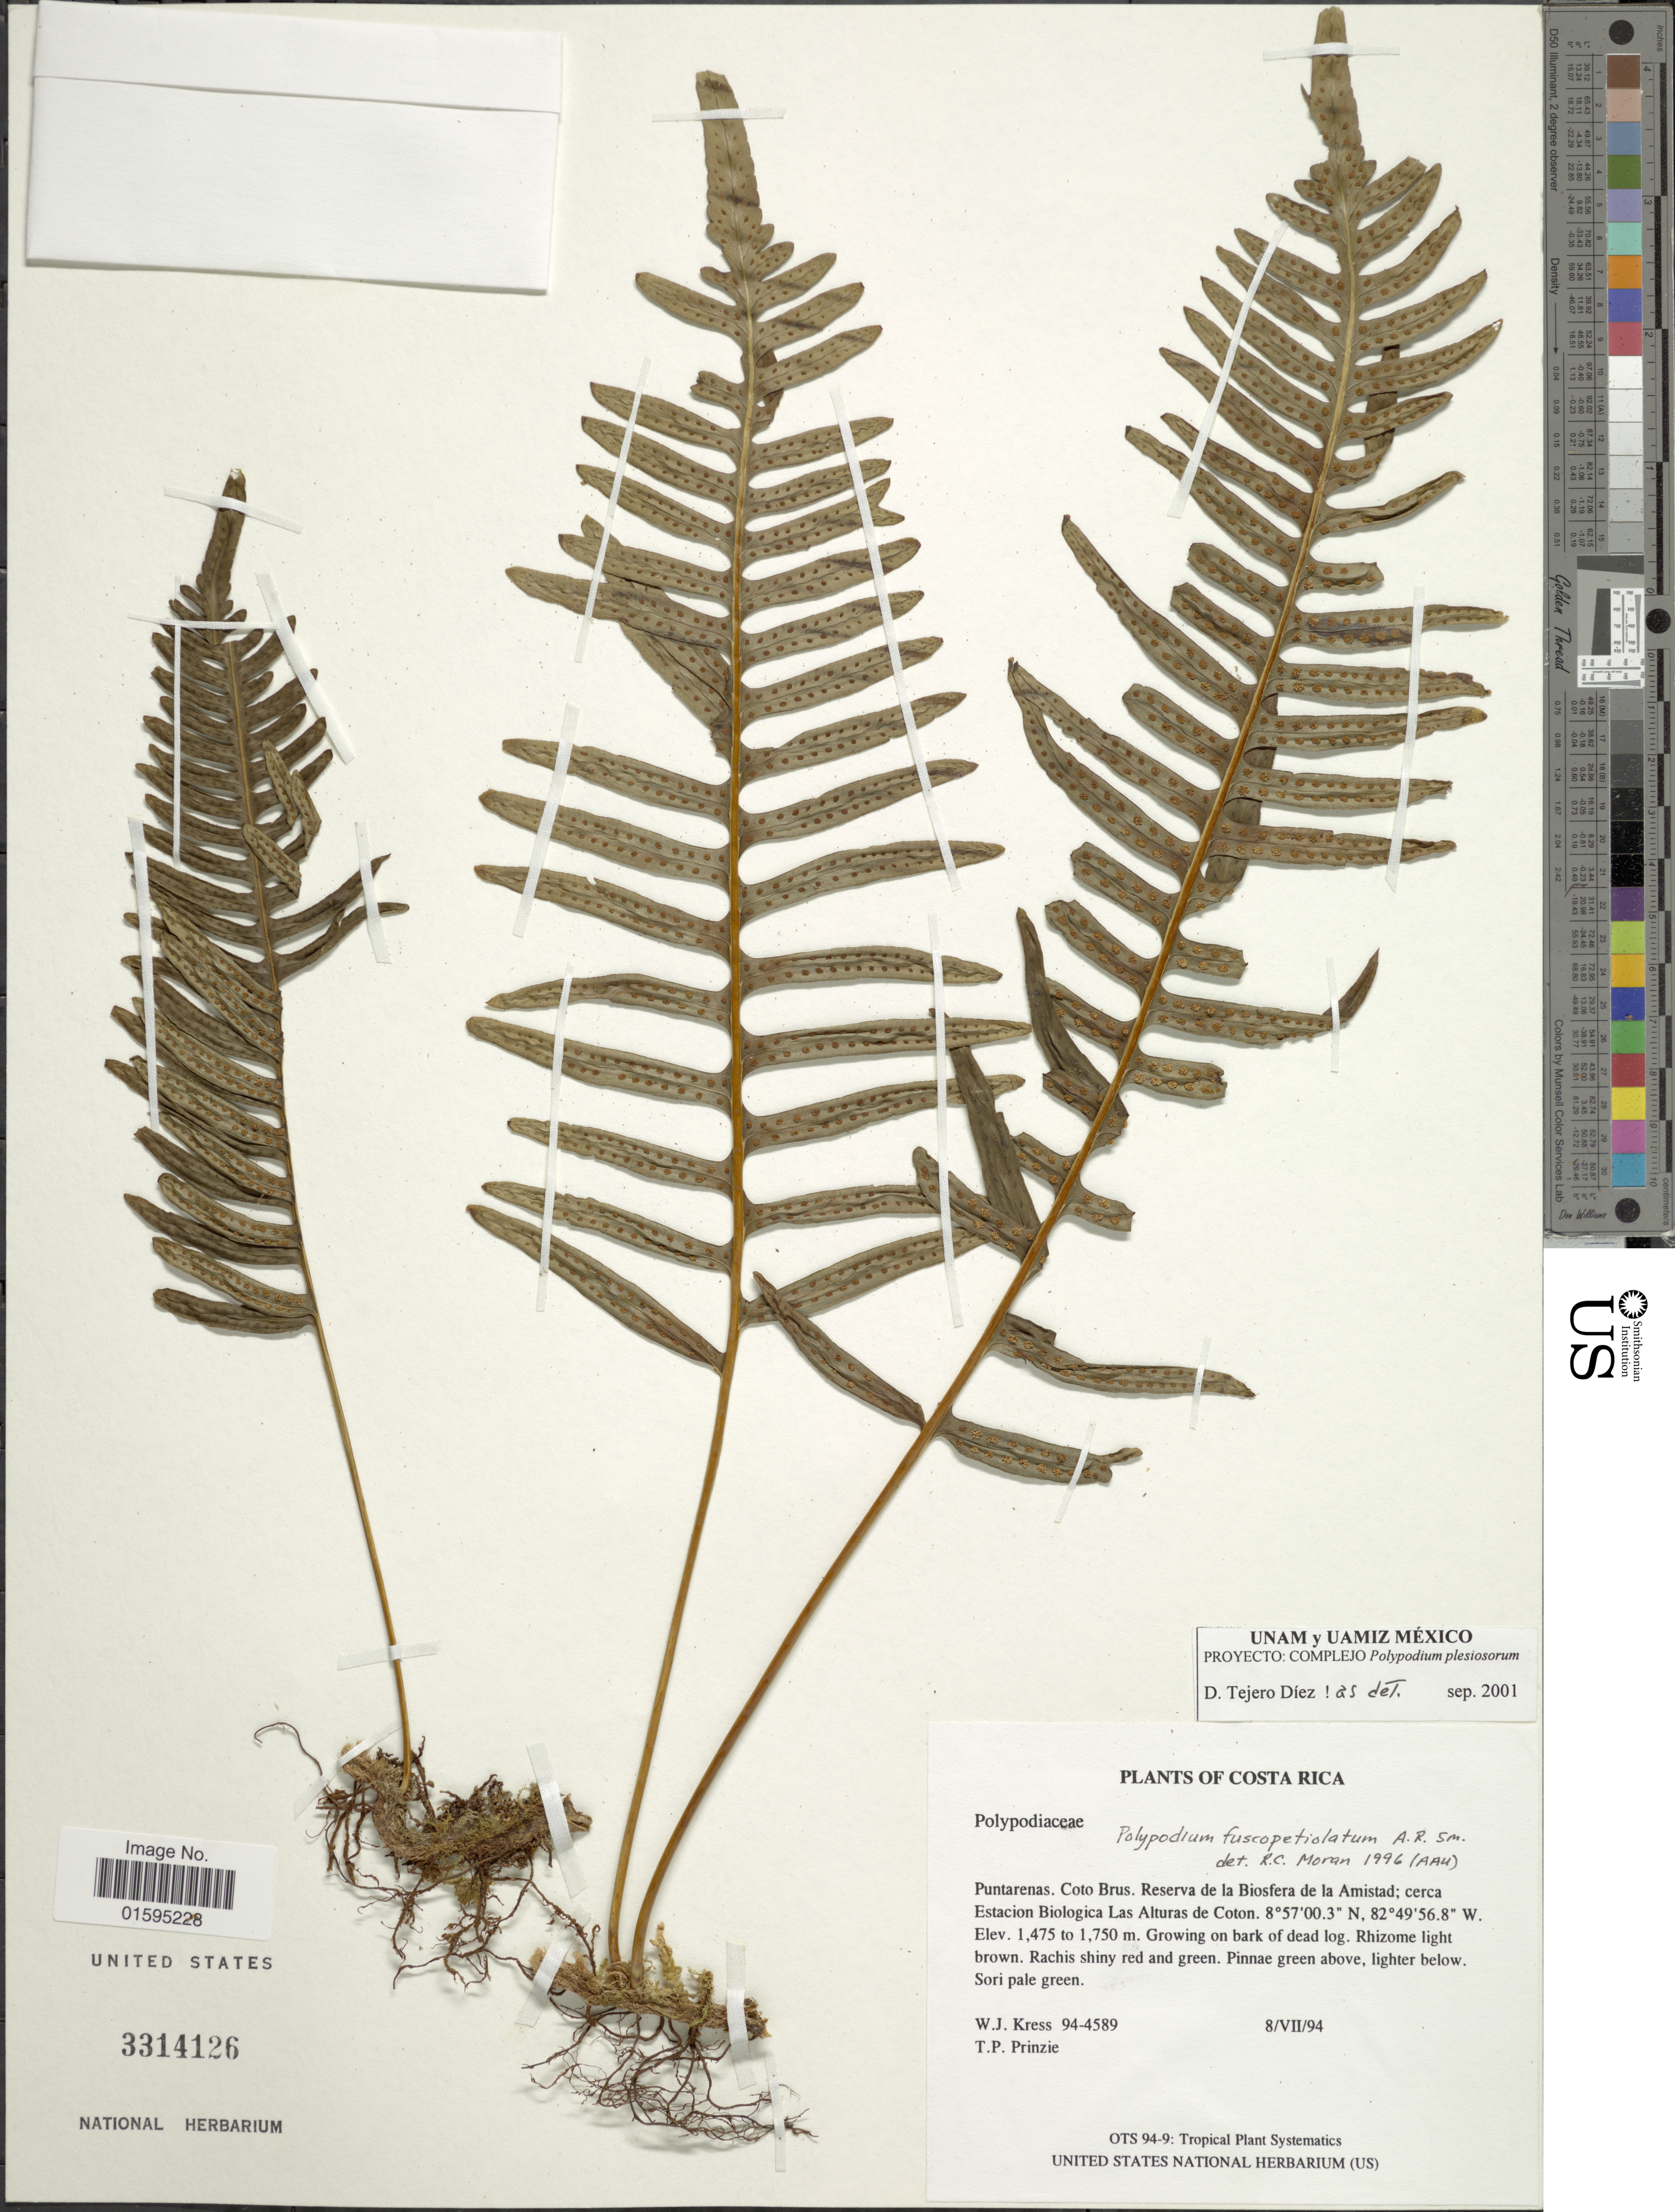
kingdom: Plantae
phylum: Tracheophyta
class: Polypodiopsida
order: Polypodiales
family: Polypodiaceae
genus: Polypodium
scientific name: Polypodium fuscopetiolatum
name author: A.R. Sm.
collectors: W. J. Kress & T. Prinzie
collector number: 94-4589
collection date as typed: Transcribed d/m/y: 8/7/94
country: Costa Rica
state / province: Puntarenas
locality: Coto Brus. Reserva de la Biosfera de la Amistad; cerca Estacion Biologica Las Alturas de Coton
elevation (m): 1475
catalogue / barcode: US 3314126